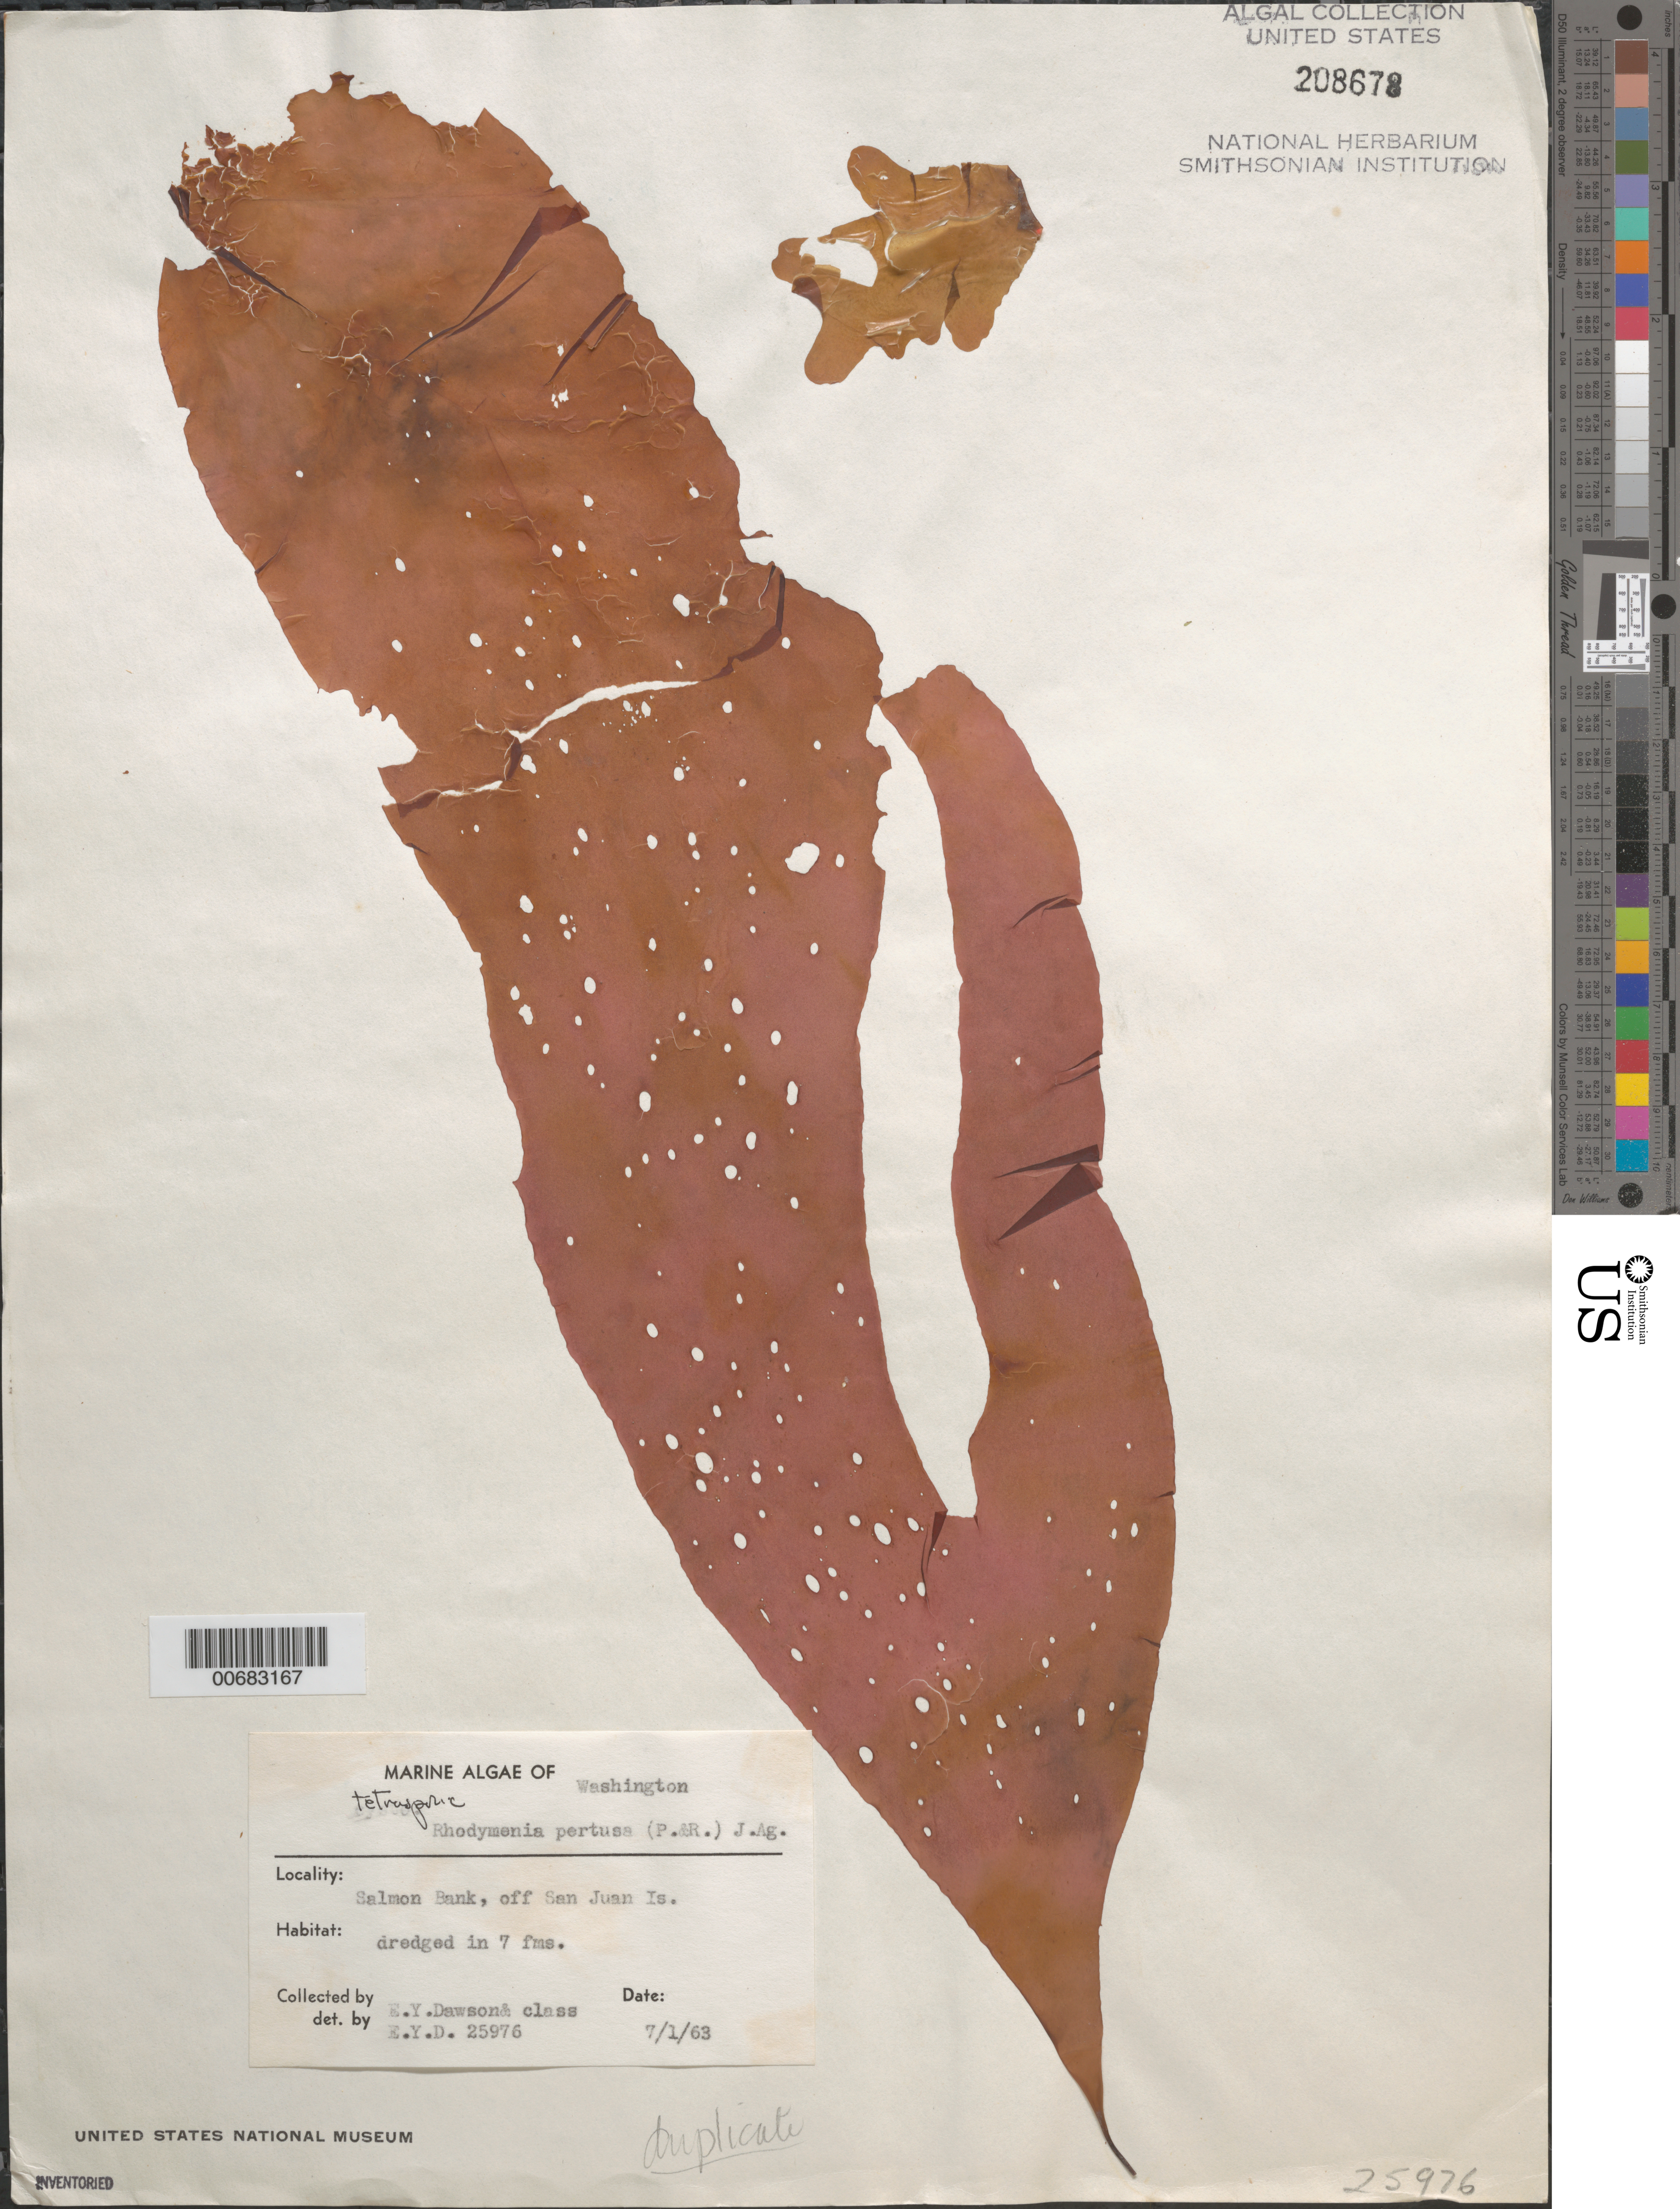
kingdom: Plantae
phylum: Rhodophyta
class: Florideophyceae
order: Rhodymeniales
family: Rhodymeniaceae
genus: Rhodymenia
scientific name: Rhodymenia pertusa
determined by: Dawson, E. Y.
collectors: E. Y. Dawson & Phycology Class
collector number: EYD 25976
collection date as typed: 01 Jul 1963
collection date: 1963-07-01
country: United States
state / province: Washington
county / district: San Juan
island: San Juan Island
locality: Salmon Bank, off San Juan Island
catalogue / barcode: US 208678